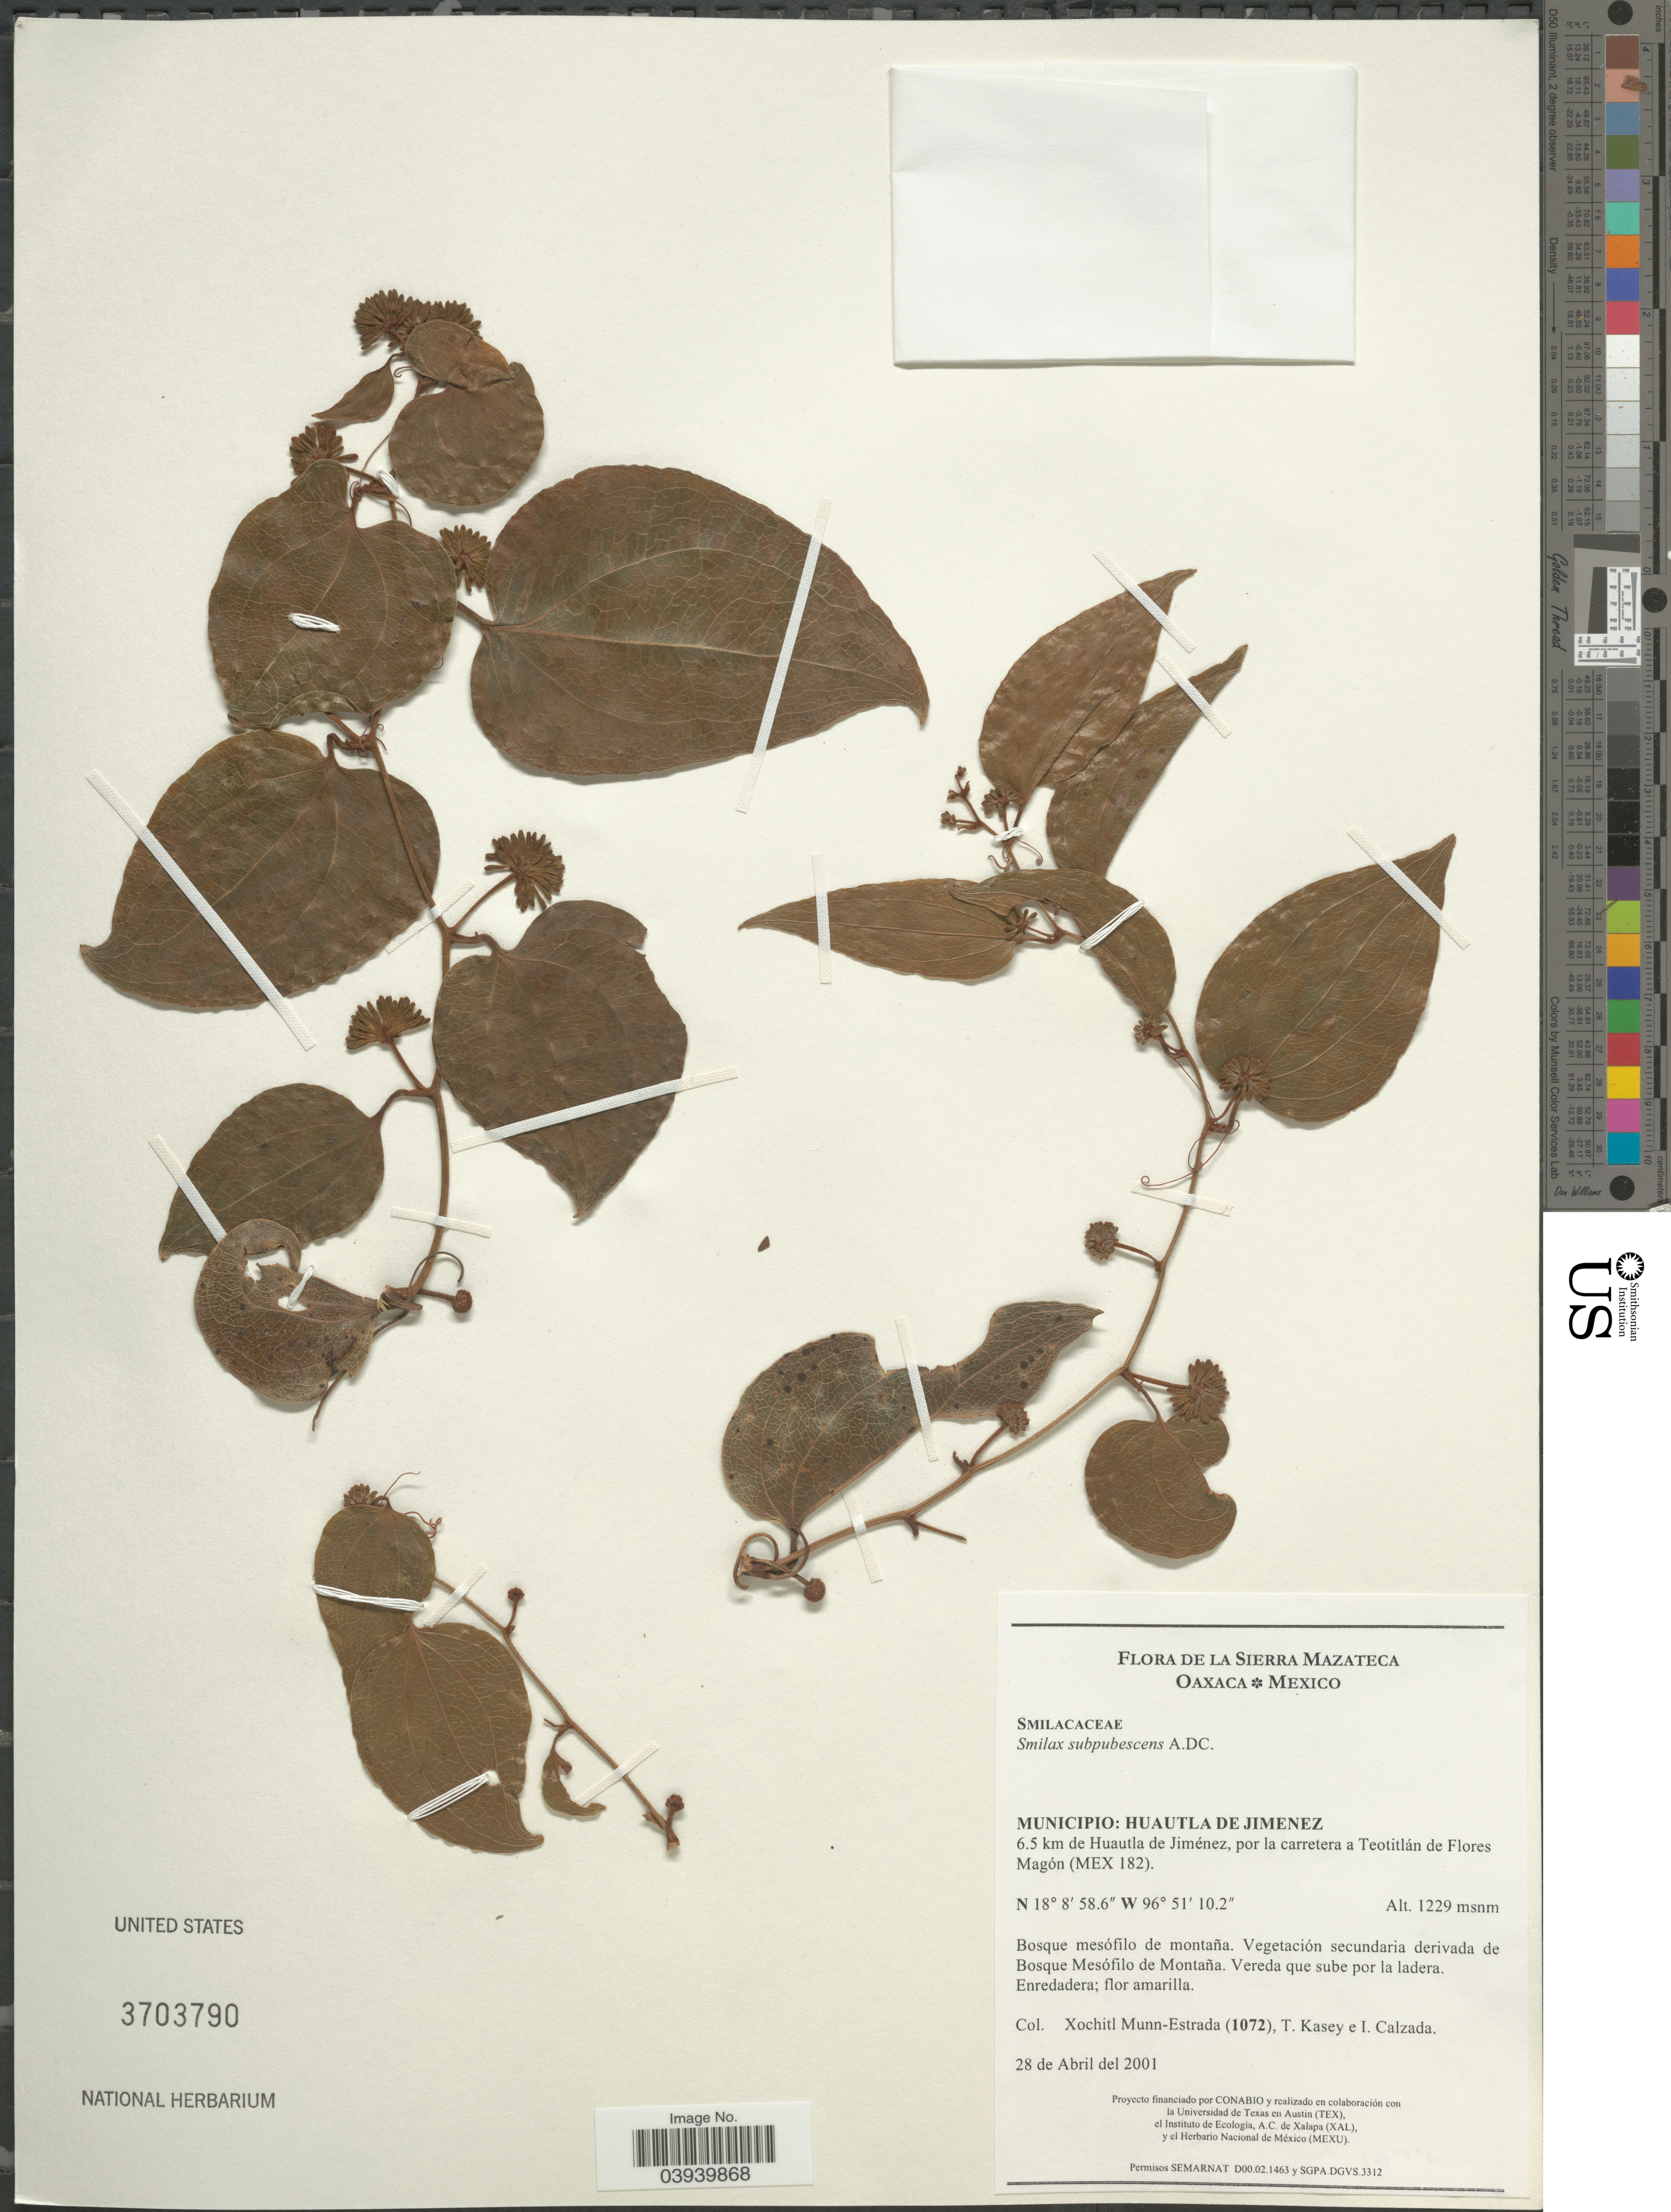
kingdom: Plantae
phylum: Tracheophyta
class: Liliopsida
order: Liliales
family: Smilacaceae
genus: Smilax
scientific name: Smilax subpubescens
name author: A. DC.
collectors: X. Munn-Estrada, T. Kasey & I. Calzada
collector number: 1072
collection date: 2001-04-28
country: Mexico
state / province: Oaxaca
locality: La Sierra Mazateca. Municipio: Huautla de Jimenez. 6.5 km de Huautla de Jimenéz, por la carretera a Teotitlán de Flores Magón (MEX 182).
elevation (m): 1229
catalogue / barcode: US 3703790